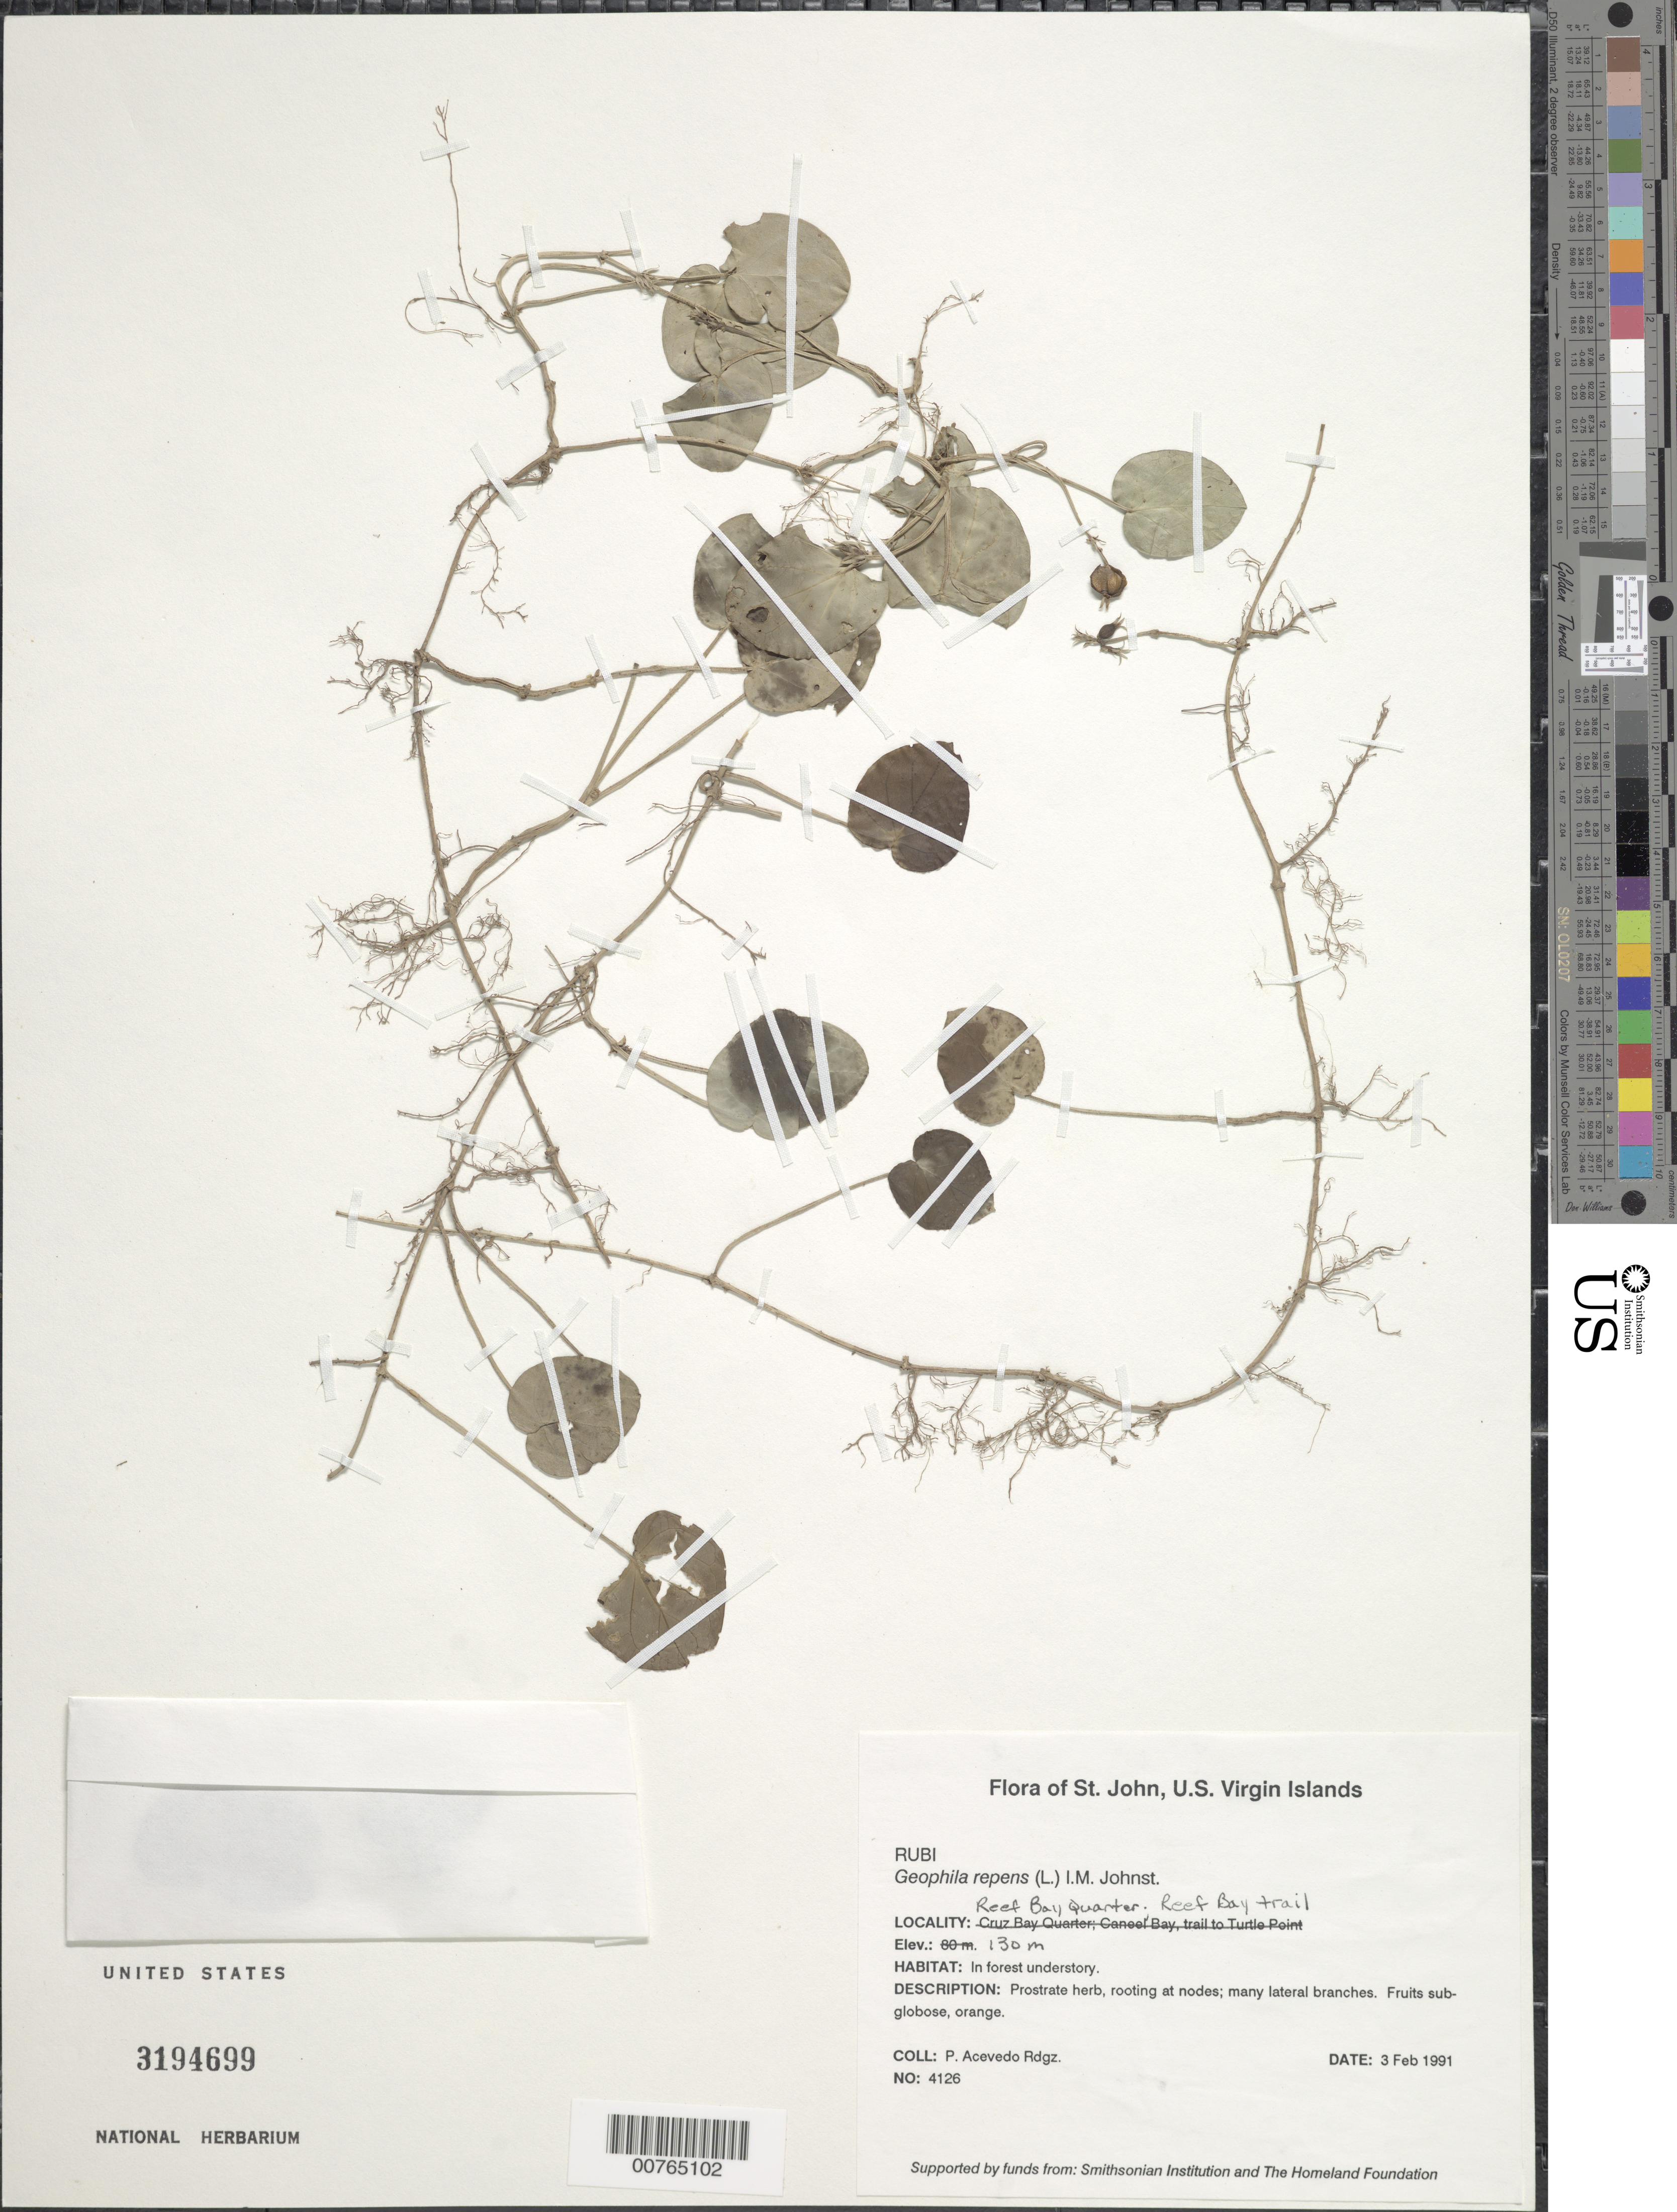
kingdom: Plantae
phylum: Tracheophyta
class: Magnoliopsida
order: Gentianales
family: Rubiaceae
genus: Geophila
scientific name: Geophila repens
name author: (L.) I.M. Johnst.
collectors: P. Acevedo-Rodr. & A. Siaca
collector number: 4126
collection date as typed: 04 Feb 1991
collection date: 1991-02-04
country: U.S. Virgin Islands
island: St. John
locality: Reef Bay Quarter; along Trail to Petroglyphs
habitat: In forest understory.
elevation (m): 80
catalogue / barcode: US 3194699